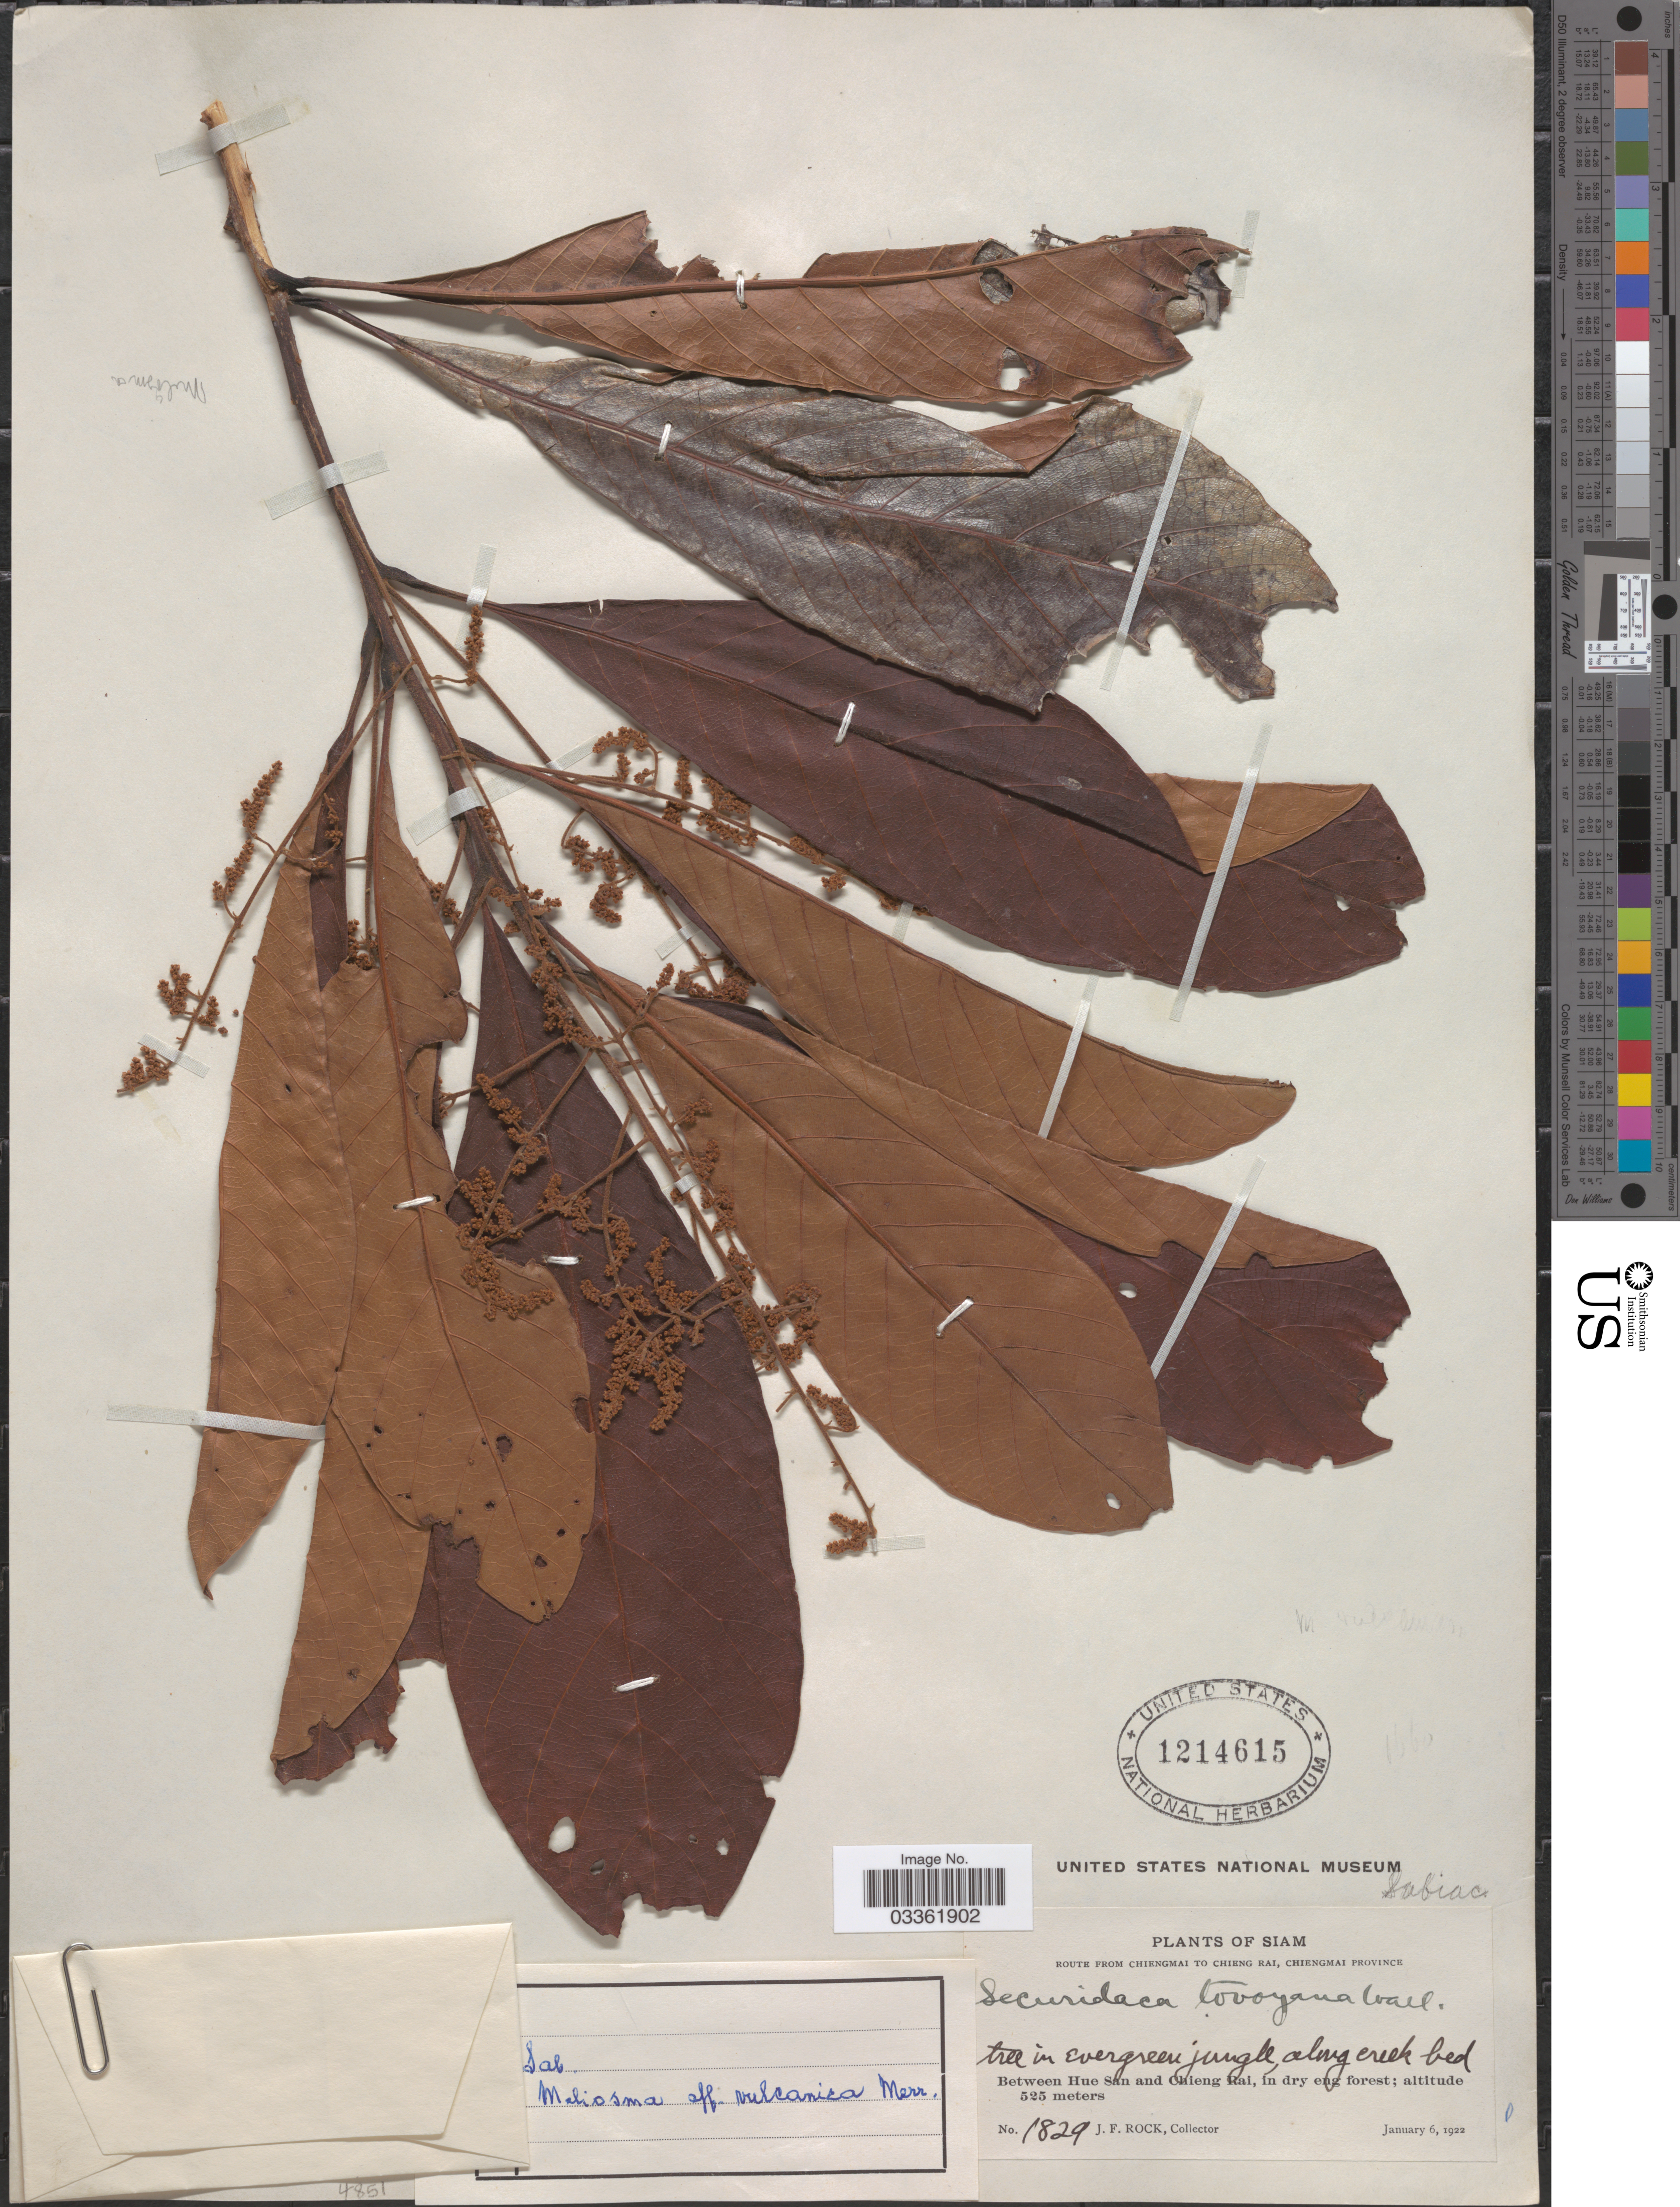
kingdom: Plantae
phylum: Tracheophyta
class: Magnoliopsida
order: Proteales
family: Sabiaceae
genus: Meliosma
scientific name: Meliosma vulcanica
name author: Merr.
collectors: J. Rock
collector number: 1829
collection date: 1922-01-06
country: Thailand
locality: Siam, Route from Chiengmai to Chieng Rai, Chiengmai Province, Between Hue San and Chieng Rai.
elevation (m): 525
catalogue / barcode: US 1214615